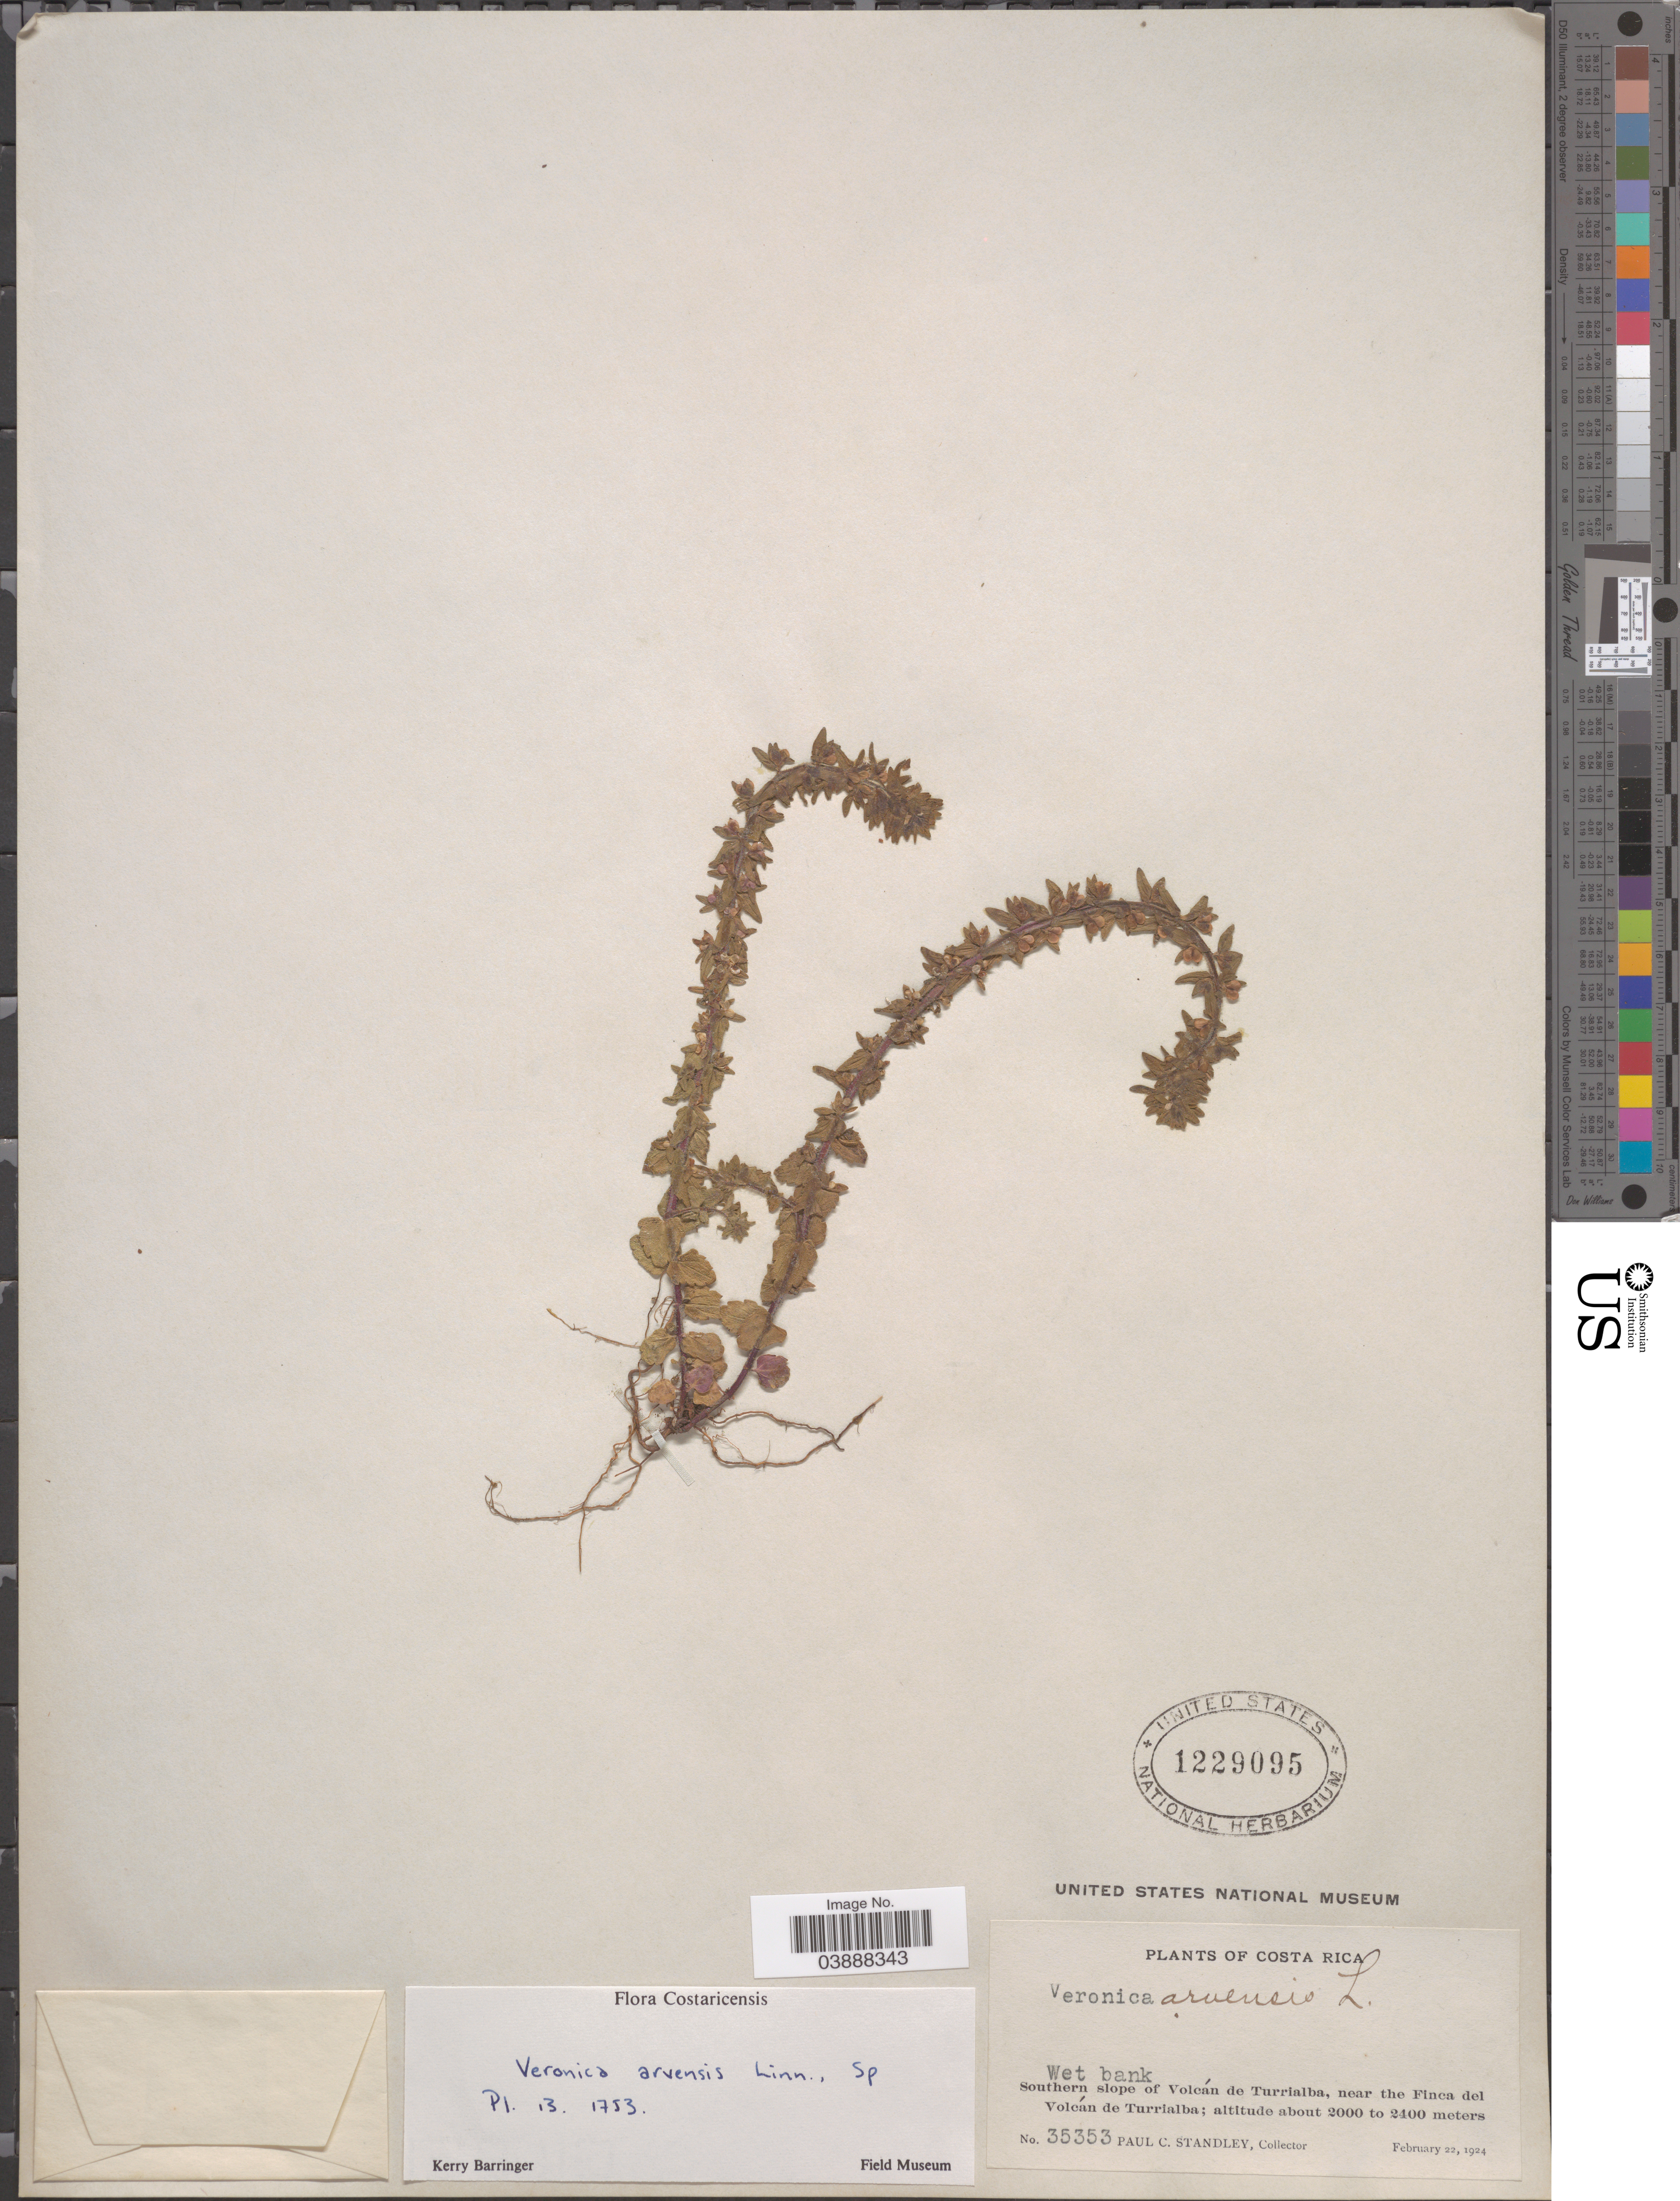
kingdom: Plantae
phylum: Tracheophyta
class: Magnoliopsida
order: Lamiales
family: Plantaginaceae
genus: Veronica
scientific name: Veronica arvensis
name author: L.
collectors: P. C. Standley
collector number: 35353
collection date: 1924-02-22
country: Costa Rica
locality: Southern slope of Volcán de Turrialba, near the Finca del Volcán de Turrialba.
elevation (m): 2000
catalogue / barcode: US 1229095